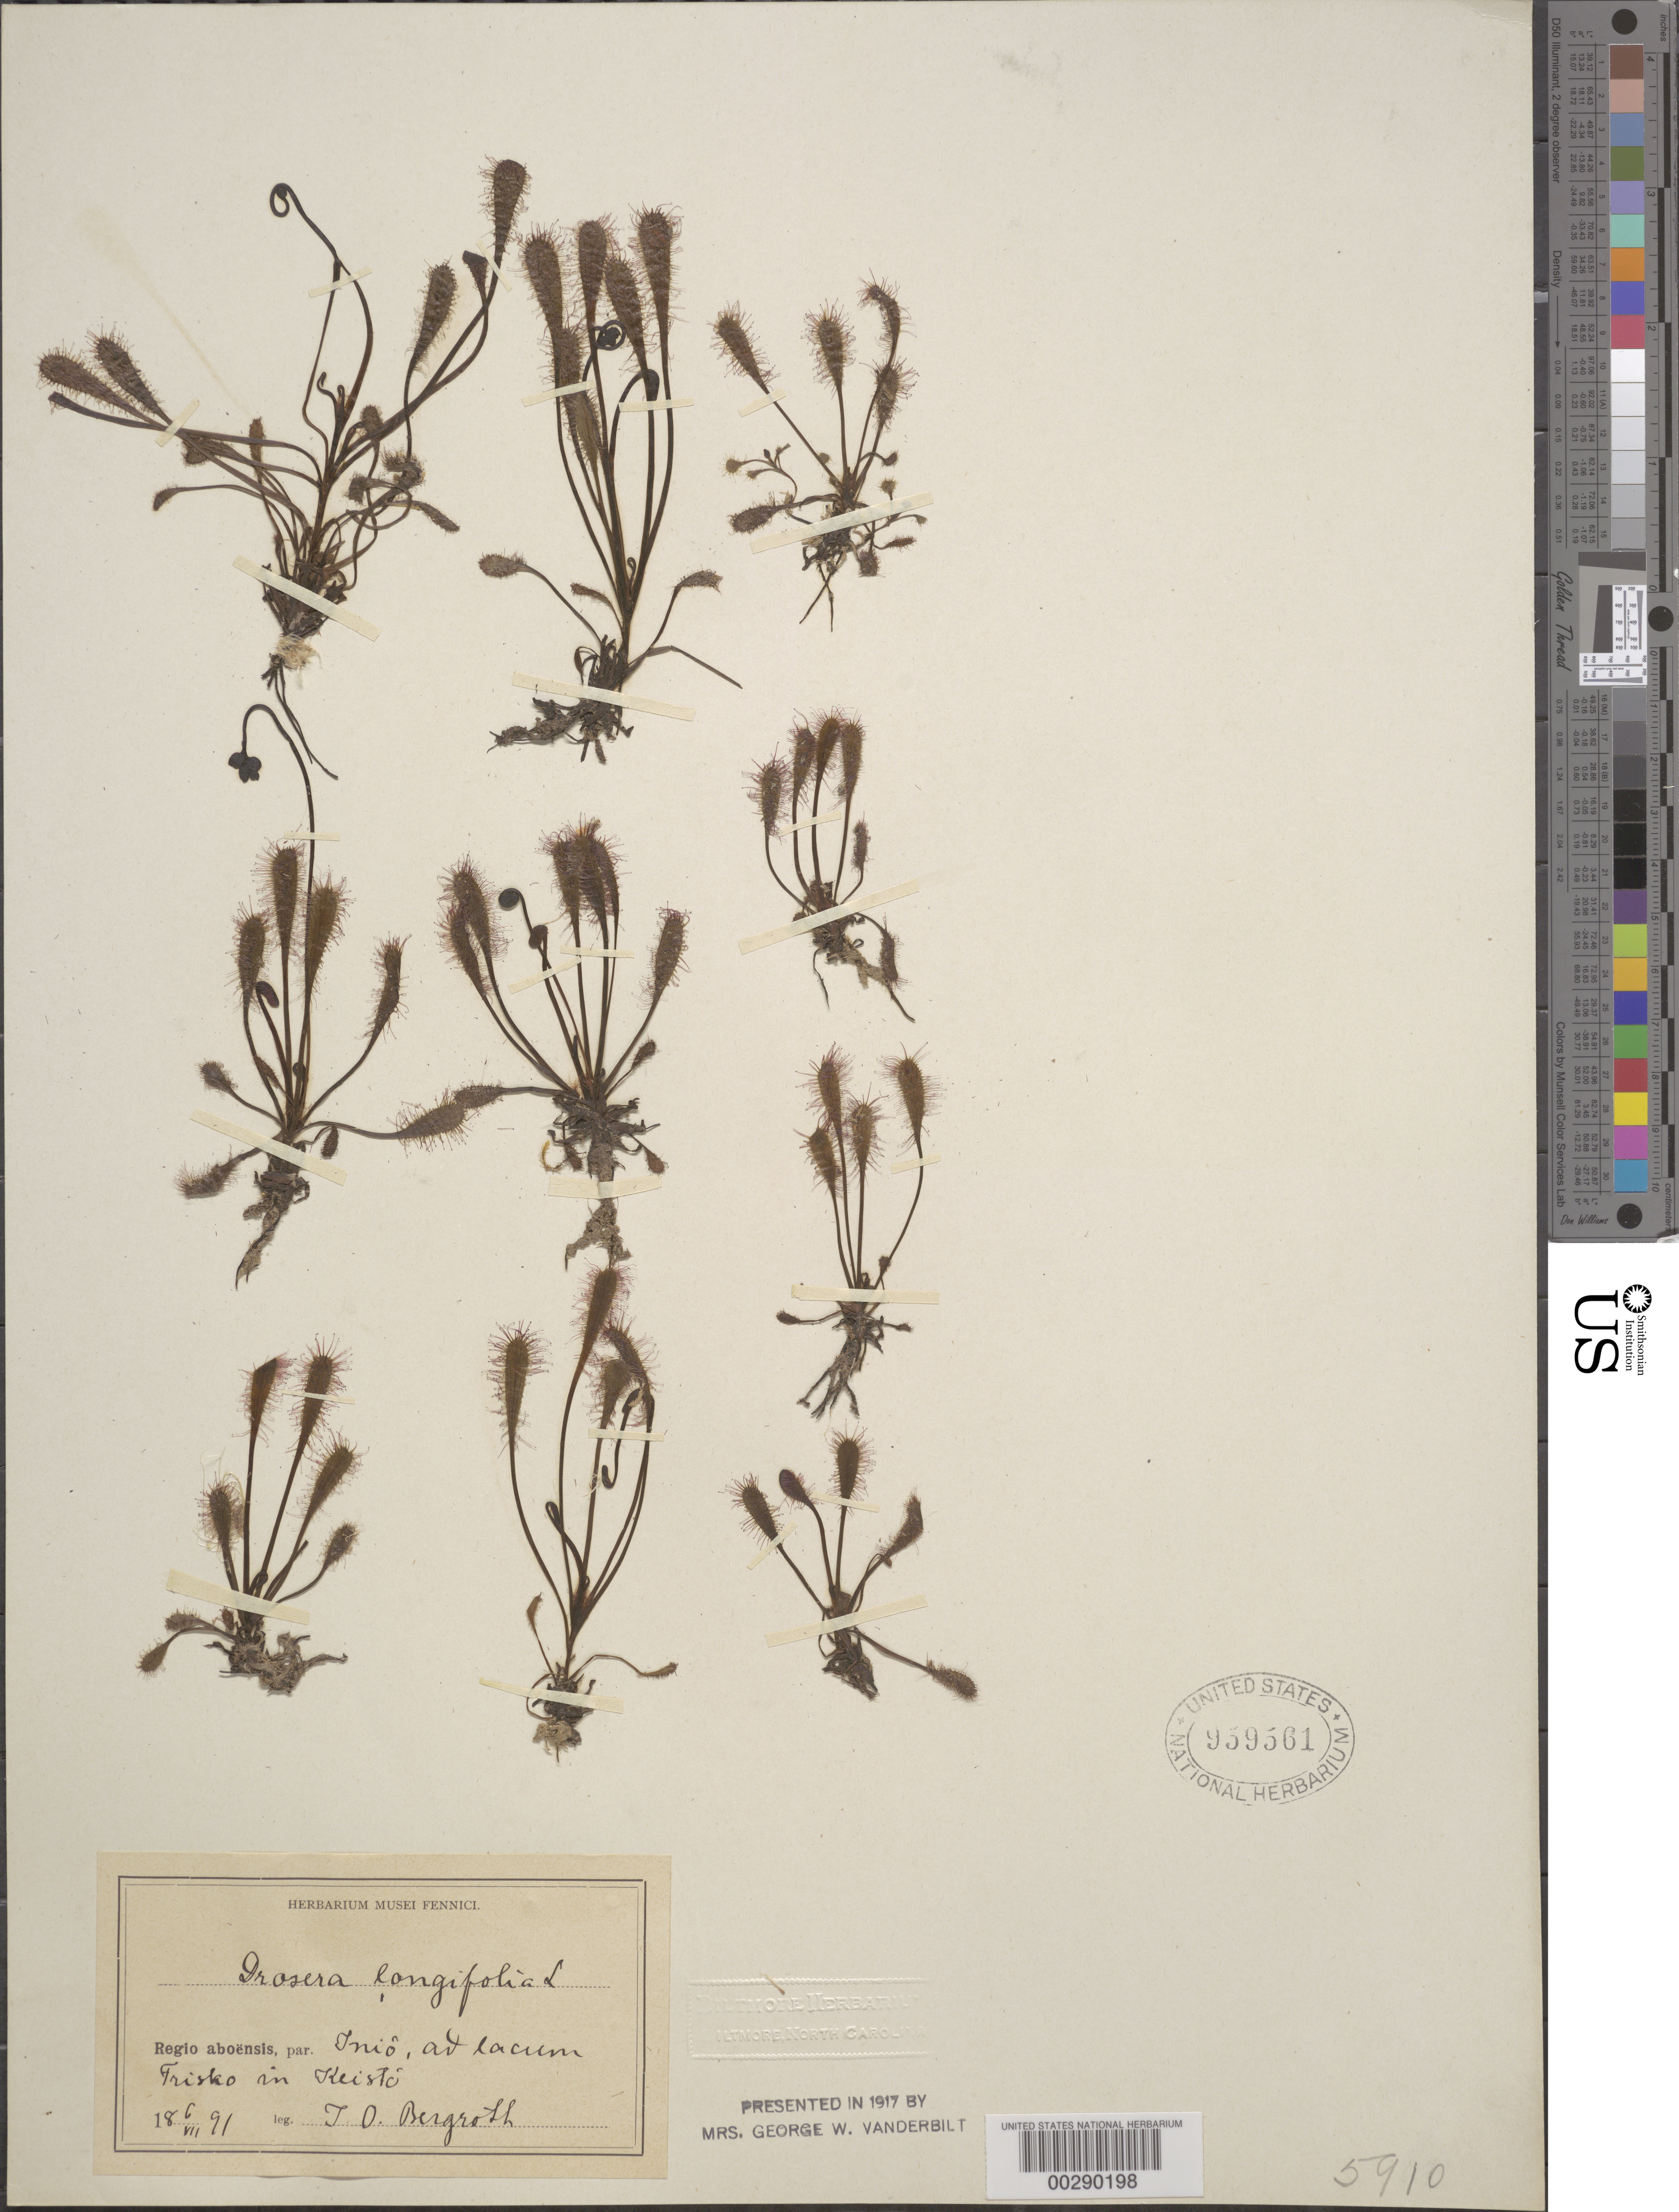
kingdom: Plantae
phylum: Tracheophyta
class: Magnoliopsida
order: Caryophyllales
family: Droseraceae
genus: Drosera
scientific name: Drosera anglica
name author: Huds.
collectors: T. Bergroth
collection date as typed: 06 Jul 1891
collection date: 1891-07-06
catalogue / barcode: US 959561